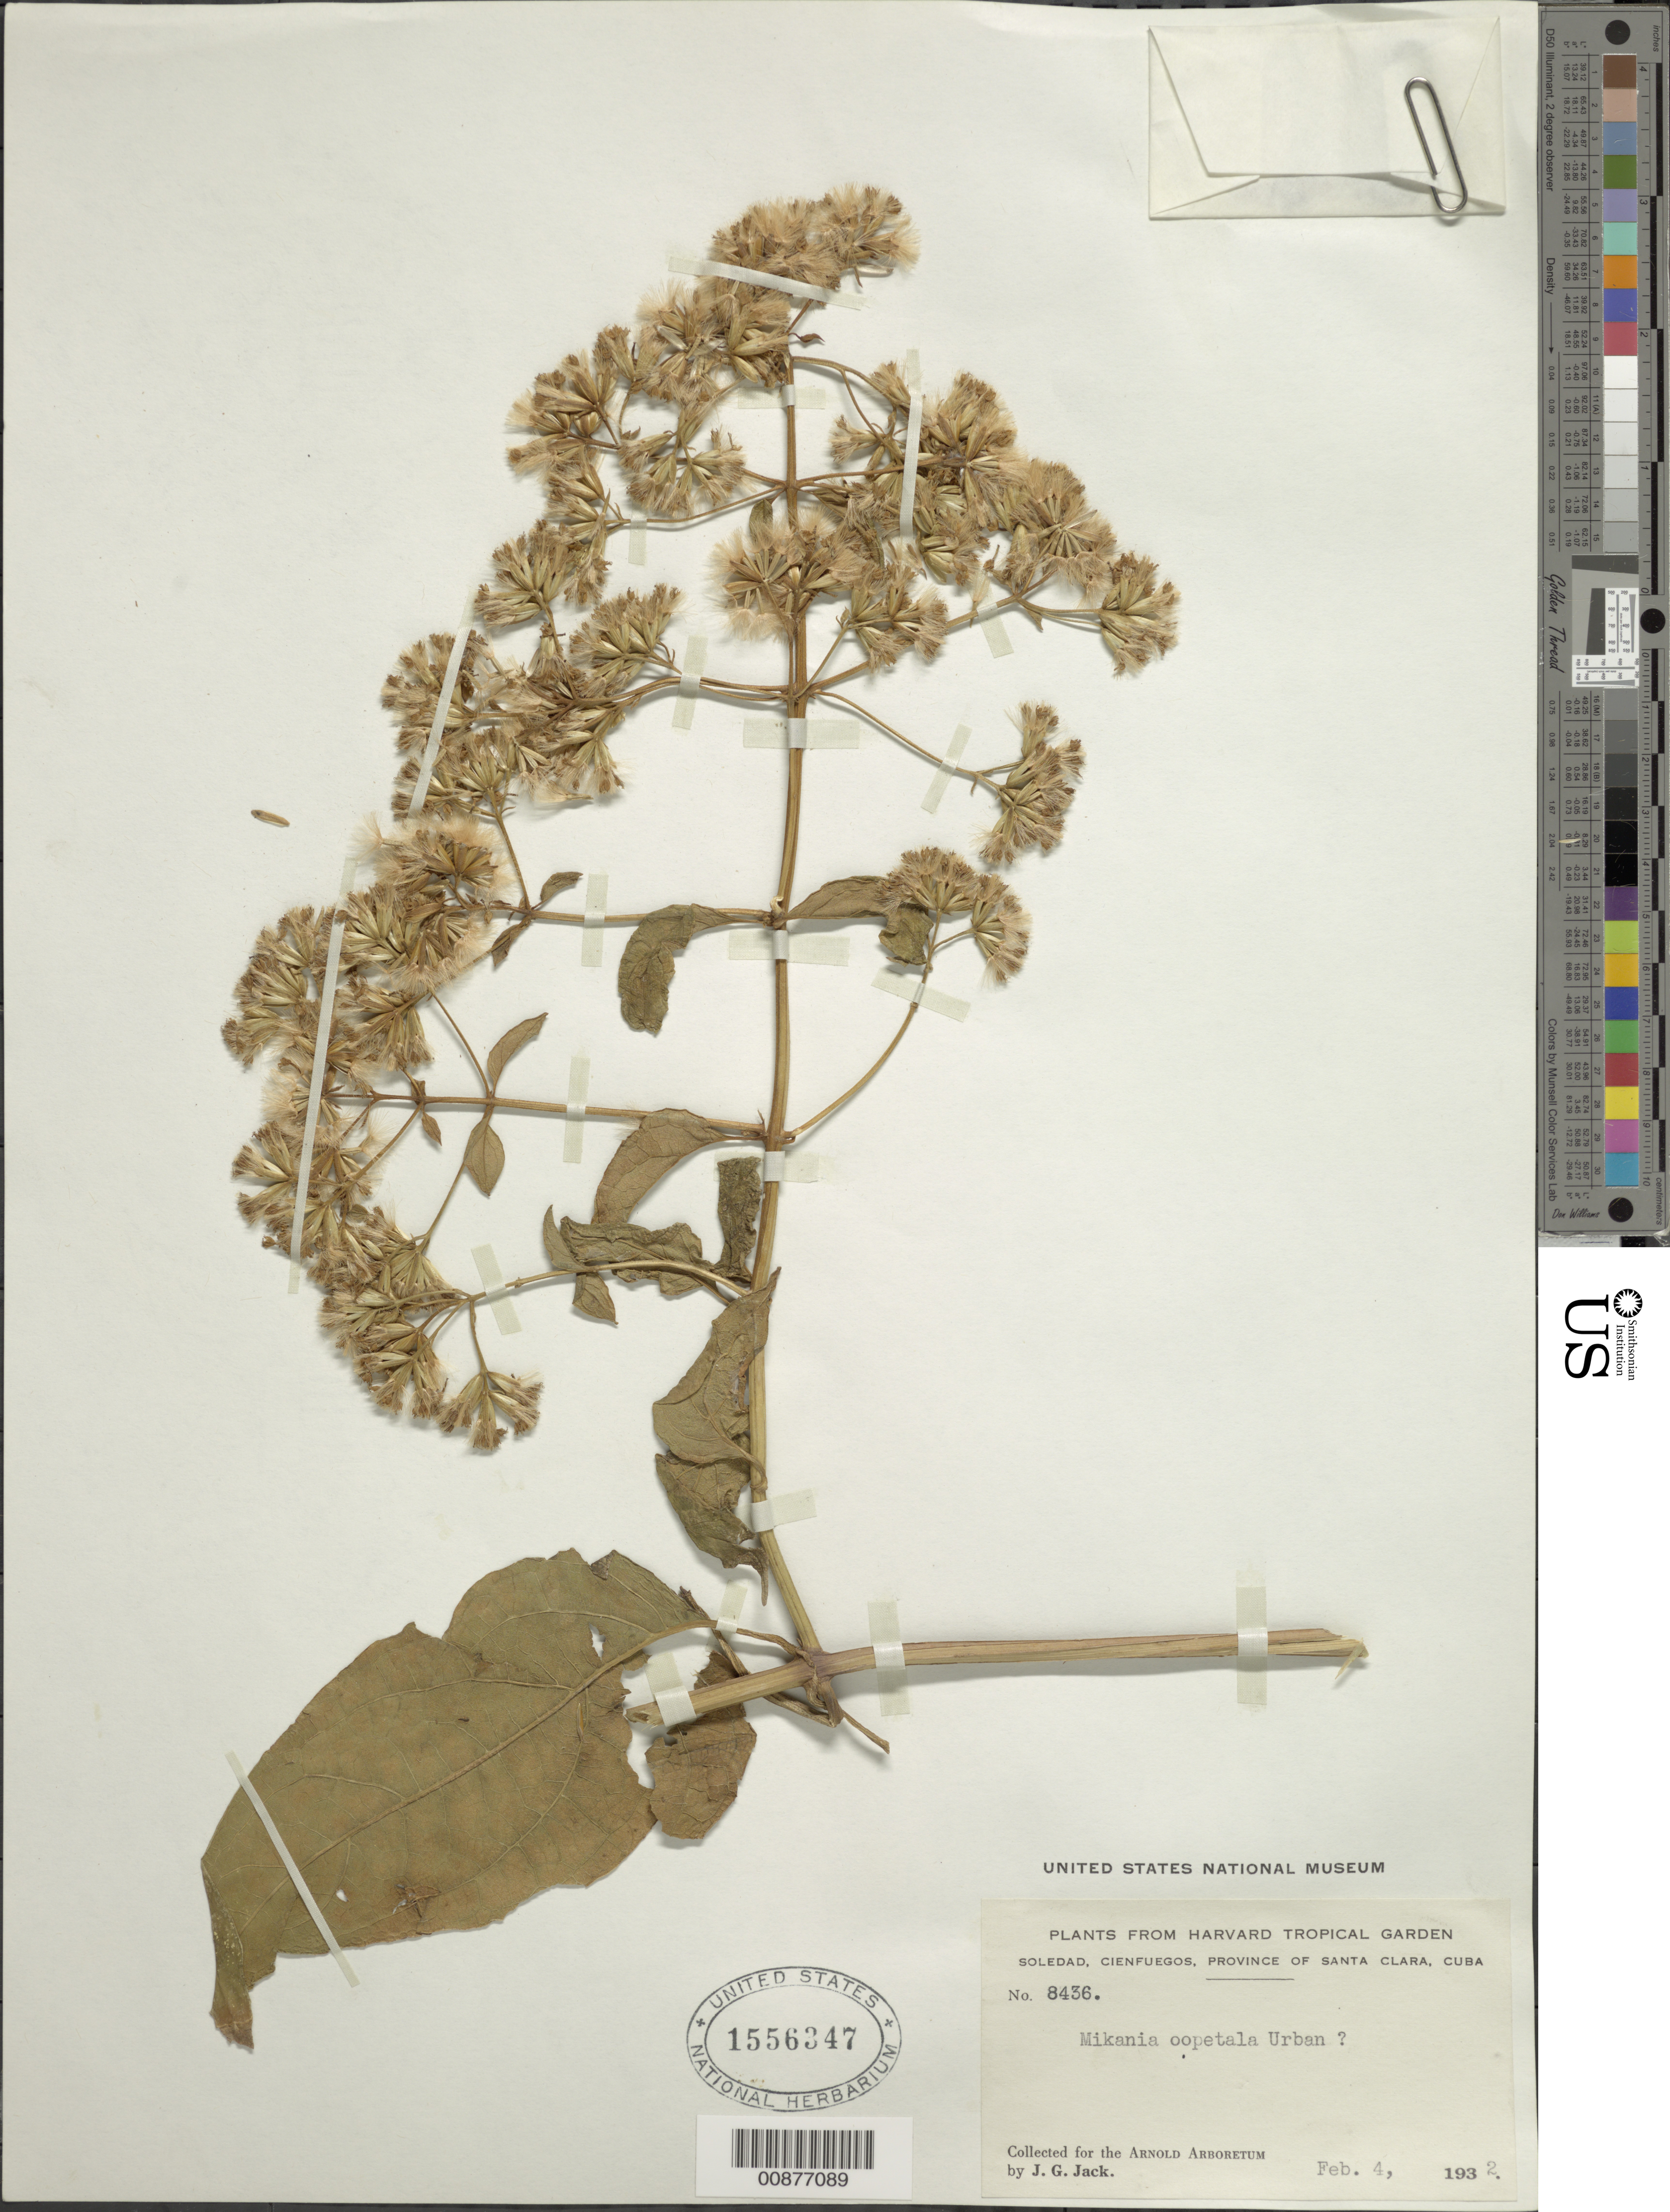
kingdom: Plantae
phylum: Tracheophyta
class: Magnoliopsida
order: Asterales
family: Asteraceae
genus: Mikania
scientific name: Mikania oopetala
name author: Urb. & Nied.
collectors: J. G. Jack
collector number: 8436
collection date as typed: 04 Feb 1932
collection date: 1932-02-04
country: Cuba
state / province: Las Villas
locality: Soledad, Cienfeugos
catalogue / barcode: US 1556347